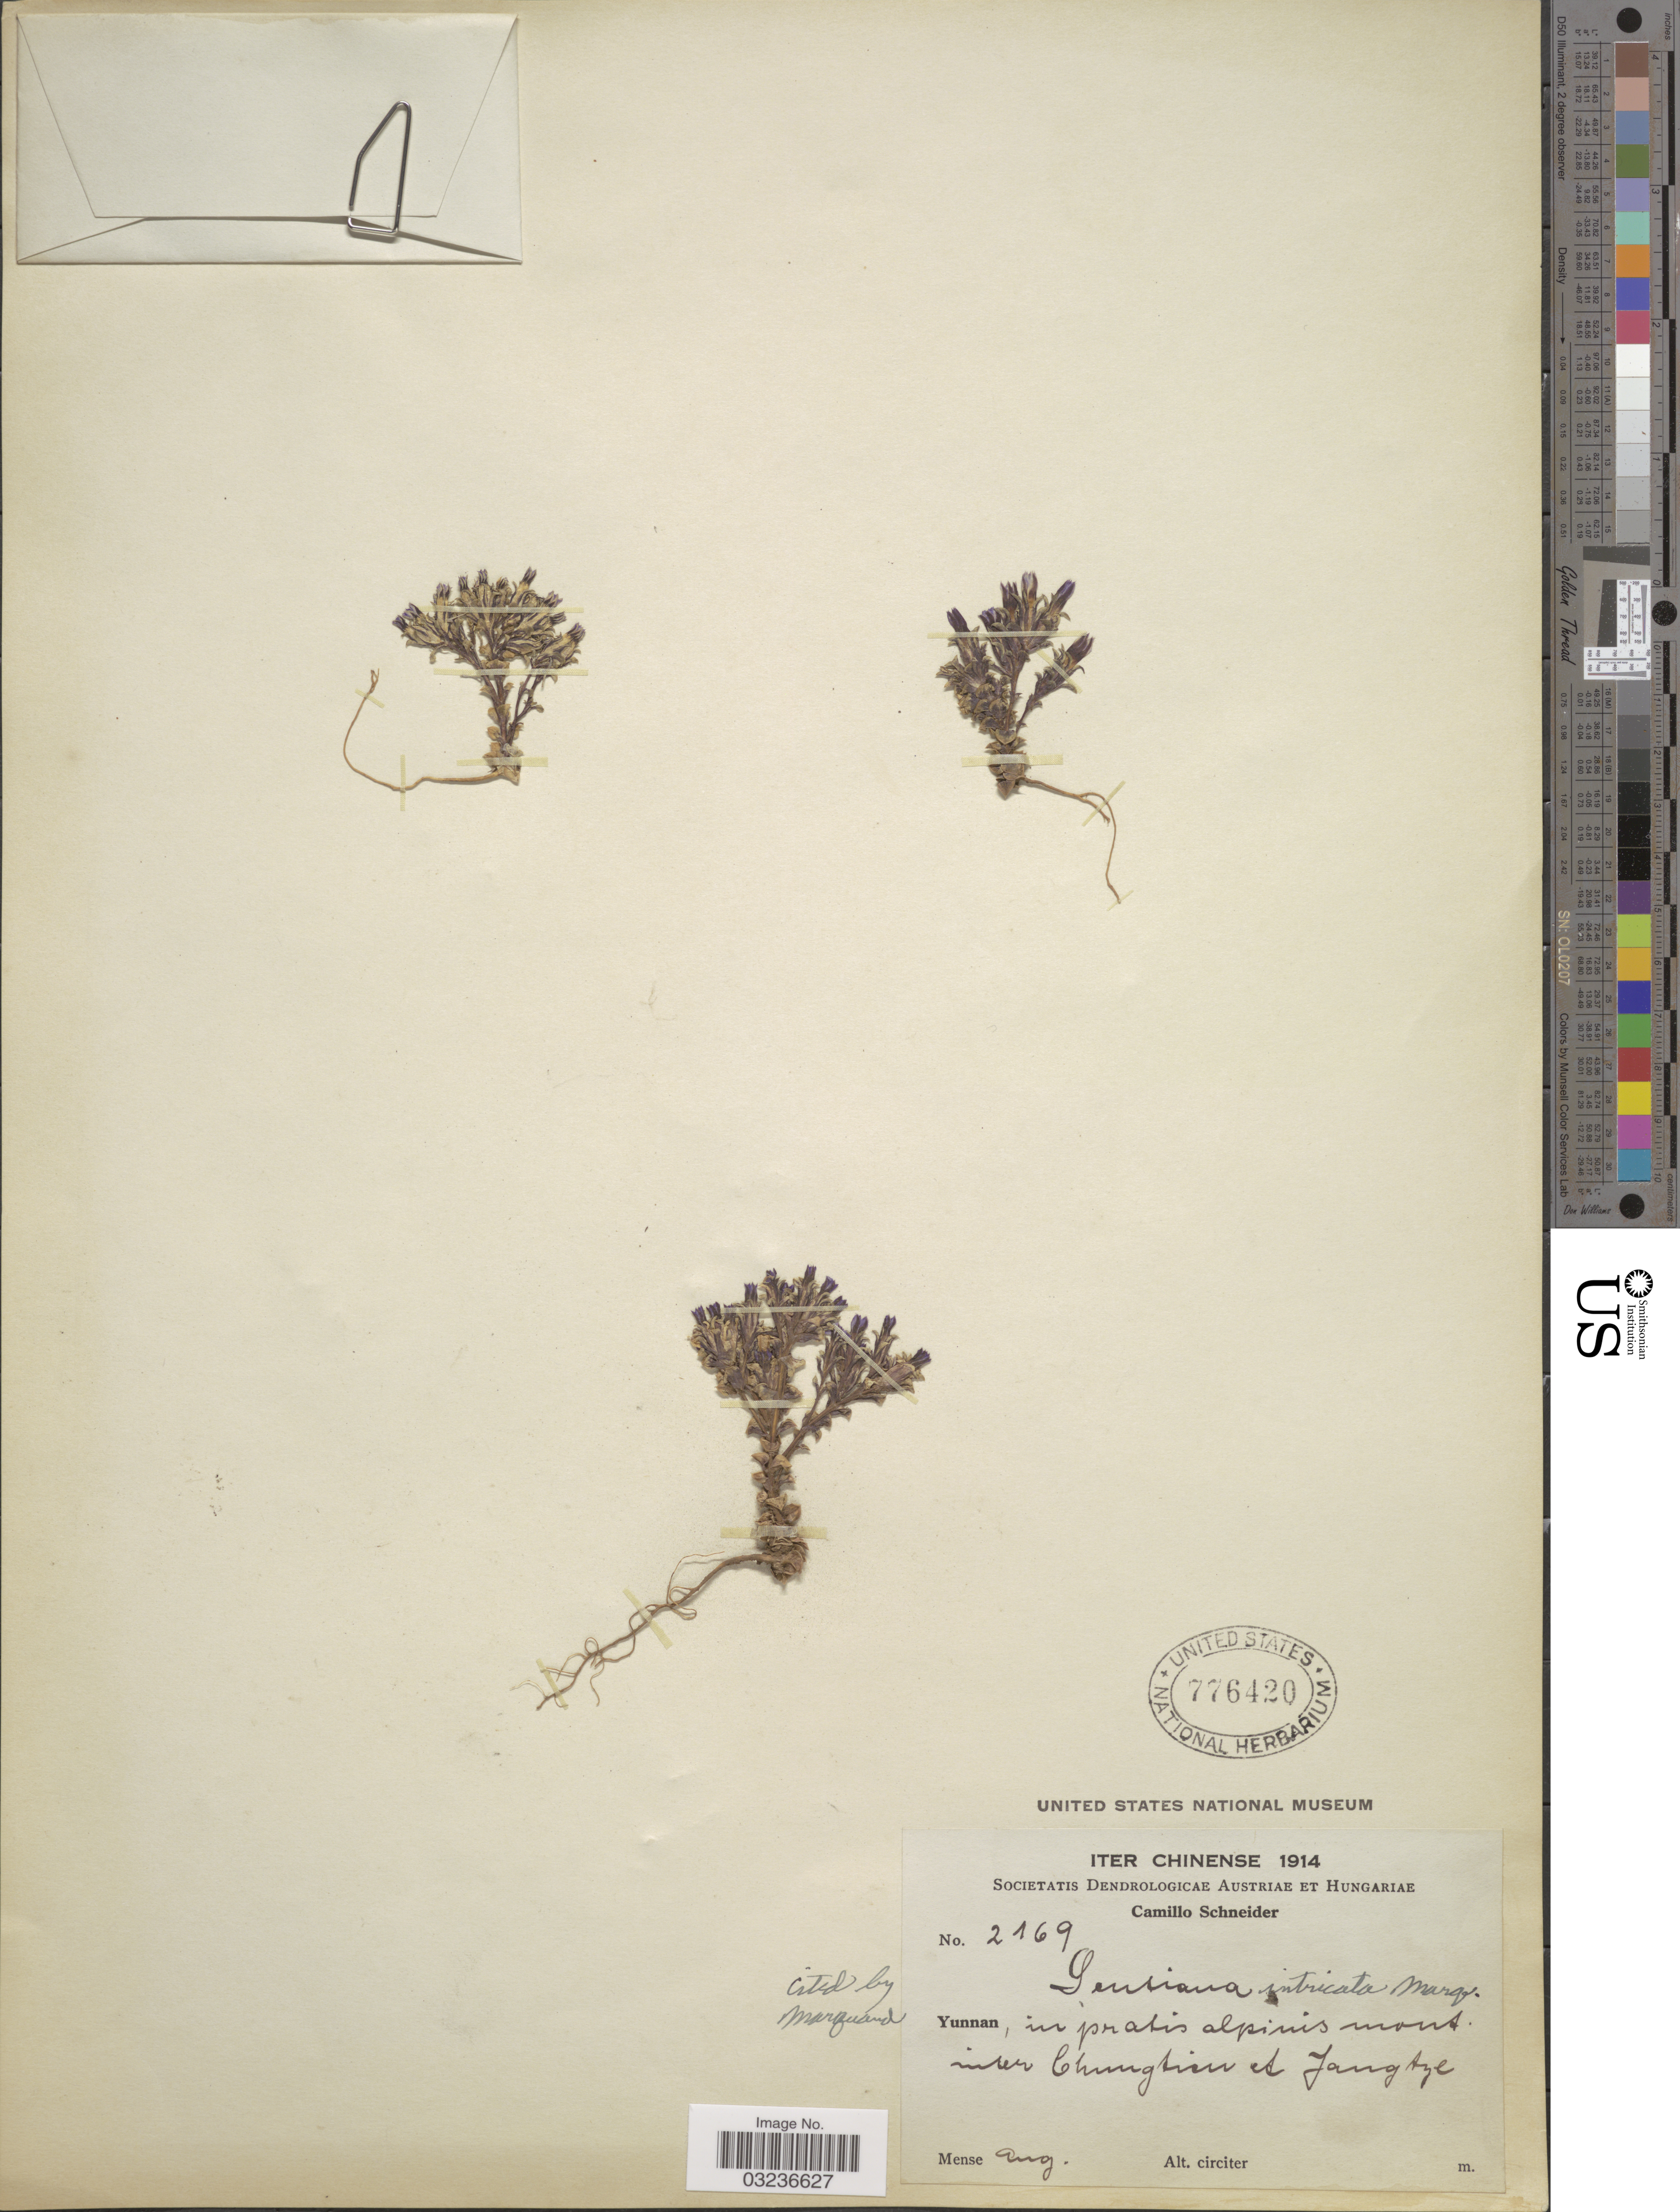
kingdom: Plantae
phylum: Tracheophyta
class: Magnoliopsida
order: Gentianales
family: Gentianaceae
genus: Gentiana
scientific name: Gentiana intricata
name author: C. Marquand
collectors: C. K. Schneider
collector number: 2169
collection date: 1914-08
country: China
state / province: Yunnan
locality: In pratis alpinis mont. inter Chungtien et Yangtze.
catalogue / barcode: US 776420